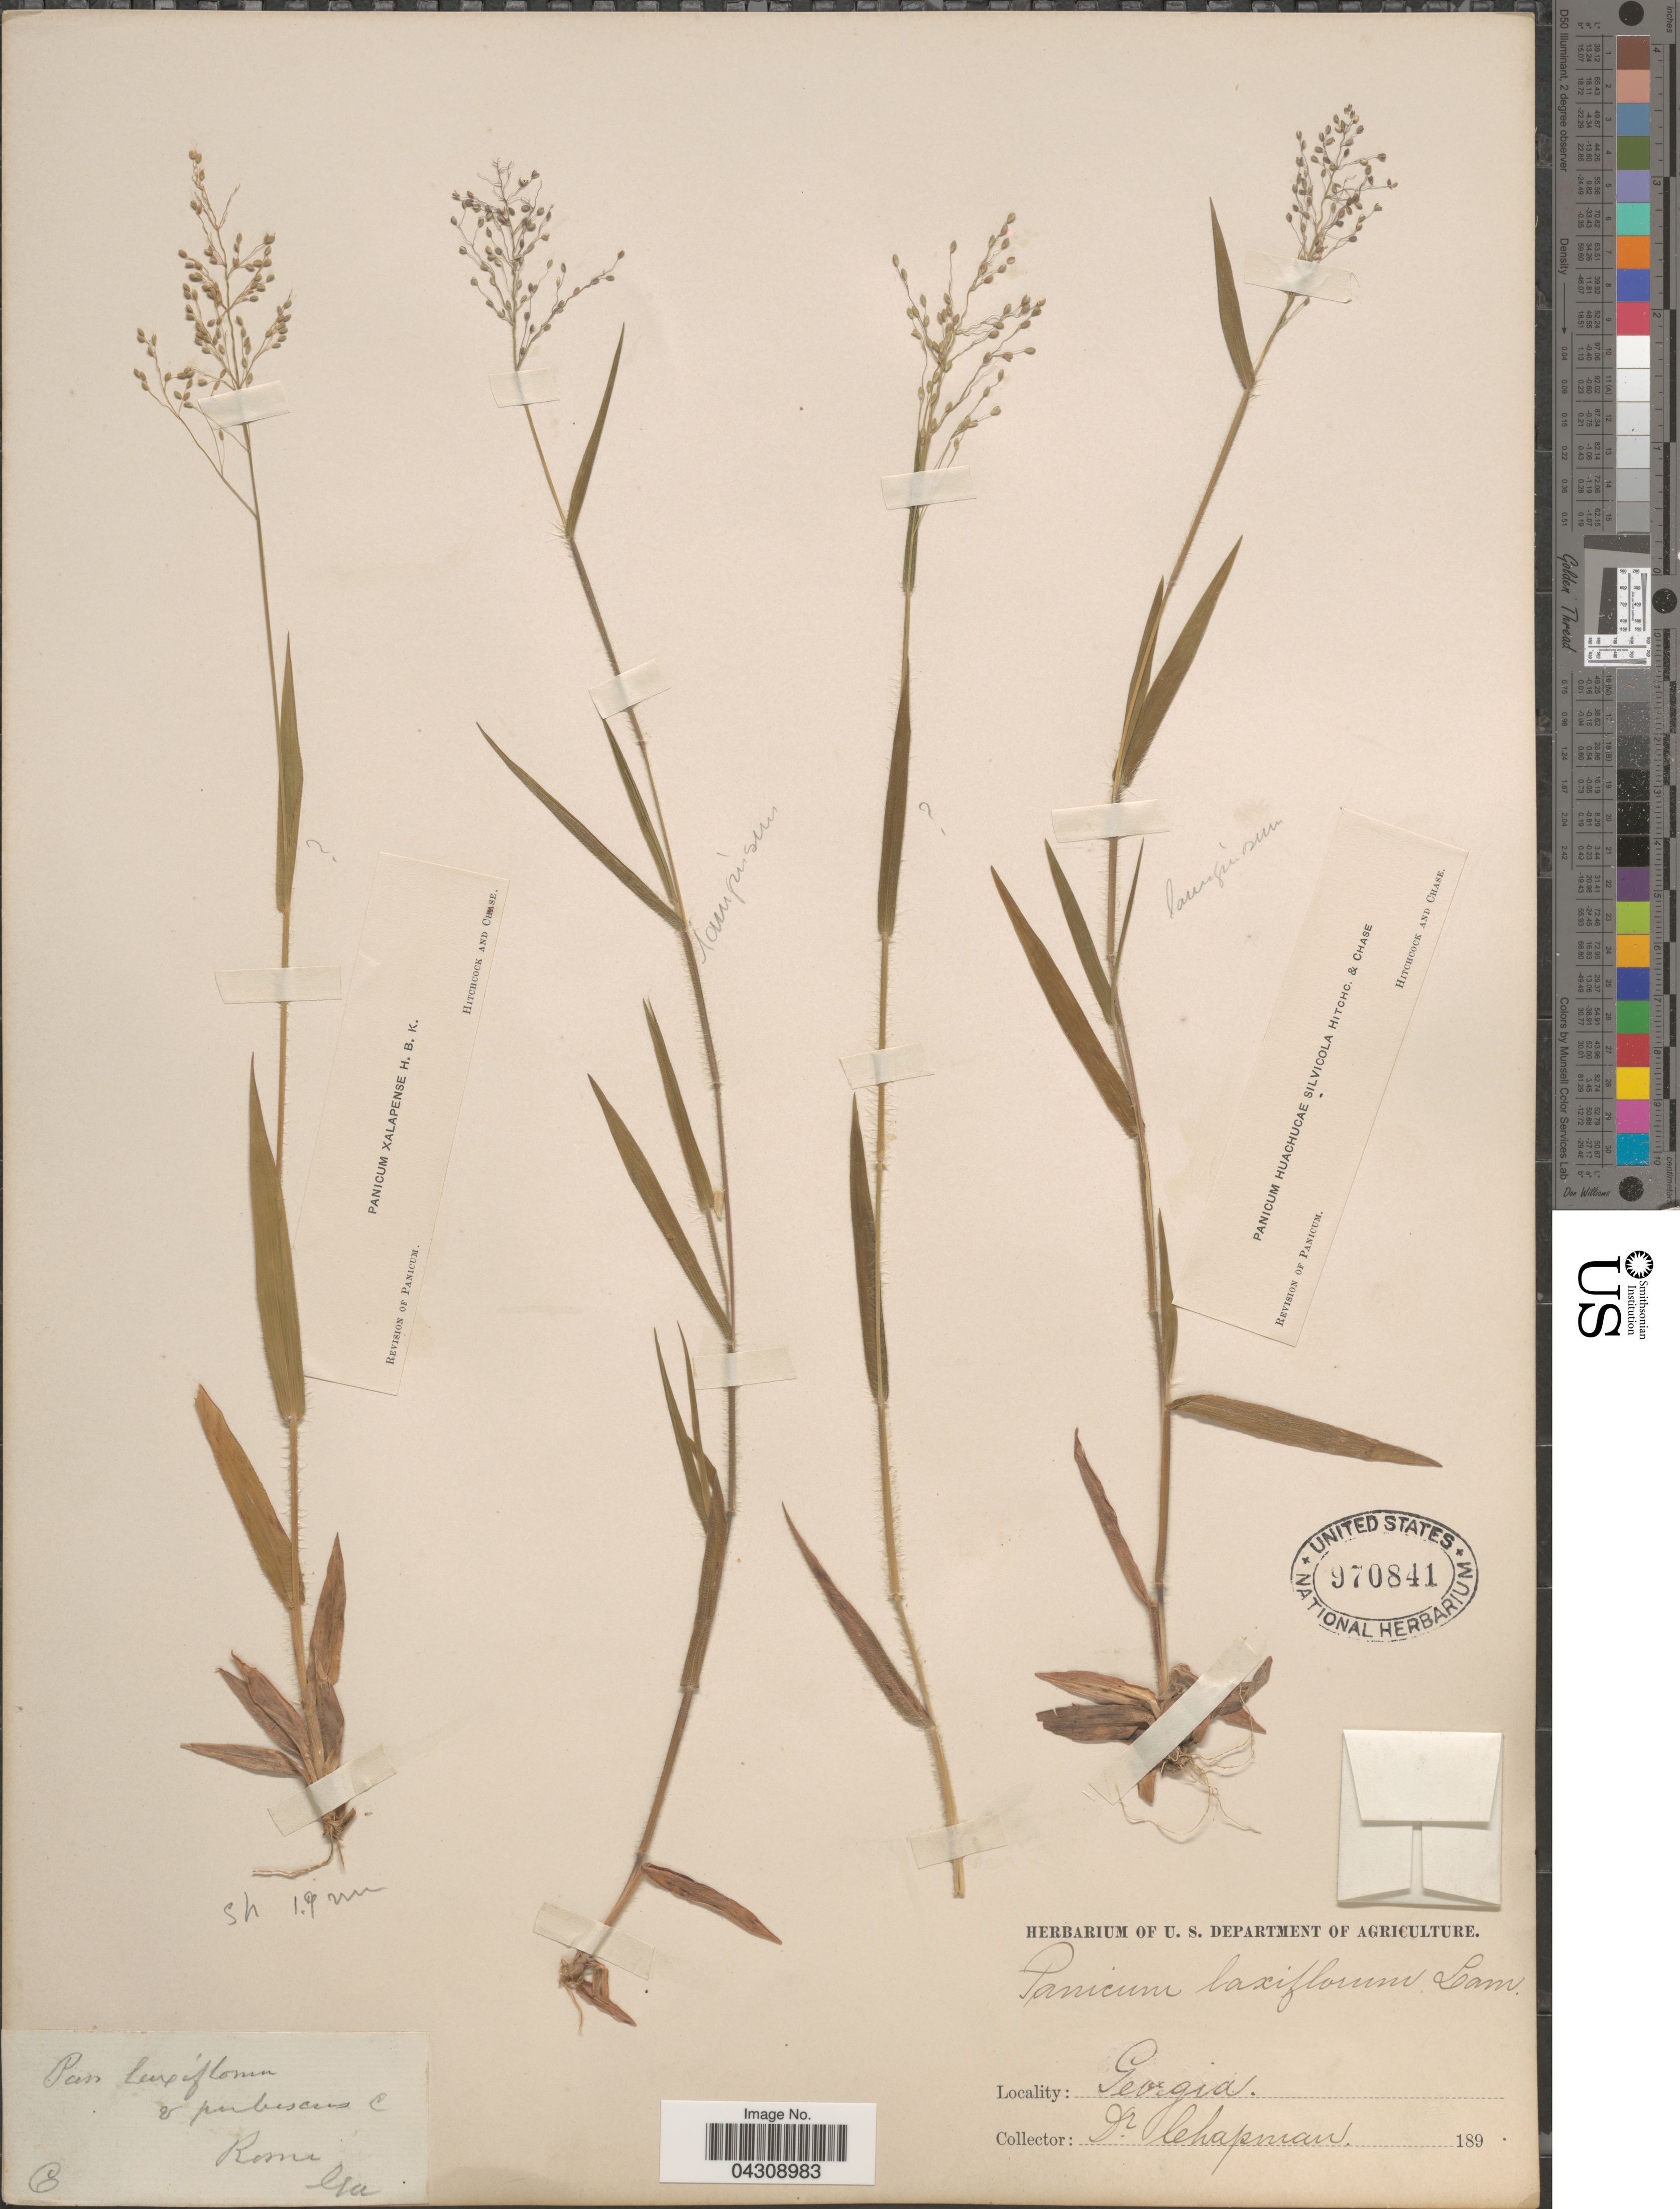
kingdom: Plantae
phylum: Tracheophyta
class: Liliopsida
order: Poales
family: Poaceae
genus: Dichanthelium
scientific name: Dichanthelium acuminatum var. acuminatum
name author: (Sw.) Gould & C.A. Clark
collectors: A. Chapman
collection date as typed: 189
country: United States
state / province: Georgia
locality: Rome.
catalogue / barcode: US 970841